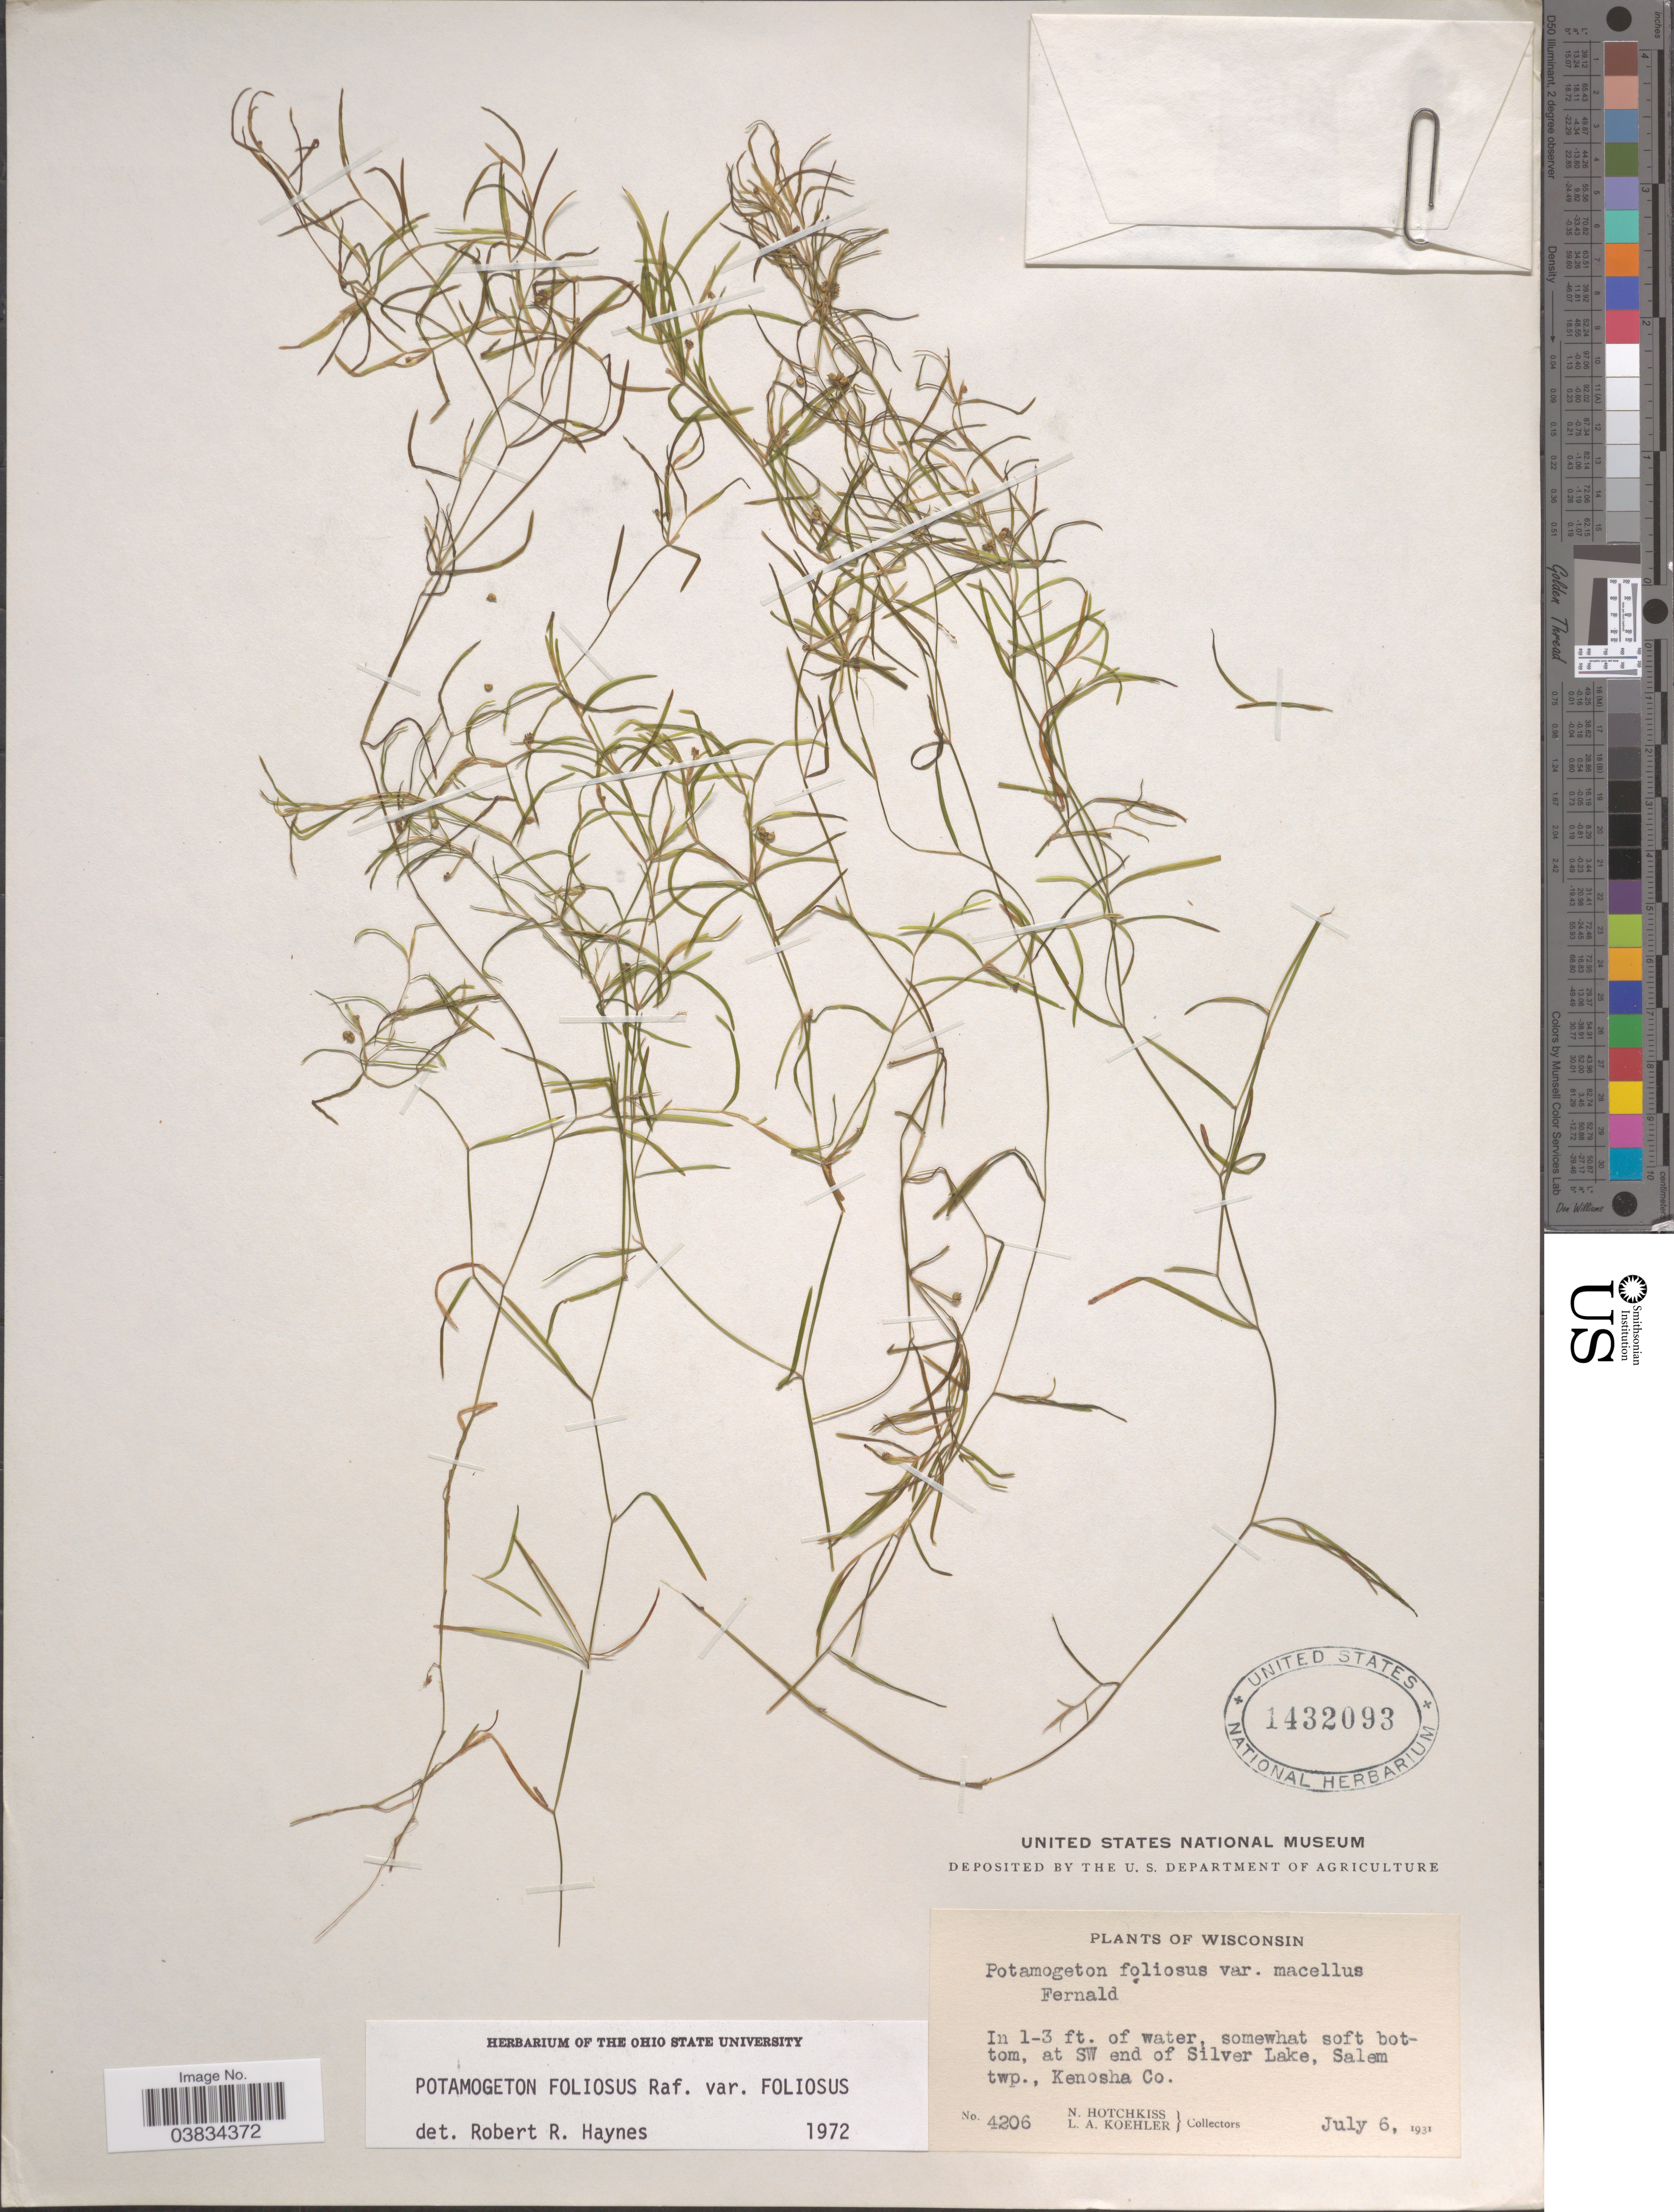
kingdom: Plantae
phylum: Tracheophyta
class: Liliopsida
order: Alismatales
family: Potamogetonaceae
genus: Potamogeton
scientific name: Potamogeton foliosus var. foliosus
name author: Raf.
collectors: N. Hotchkiss & L. Koehler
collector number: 4206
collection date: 1931-07-06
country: United States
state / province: Wisconsin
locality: At SW end of Silver Lake, Salem twp., Kenosha Co.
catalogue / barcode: US 1432093